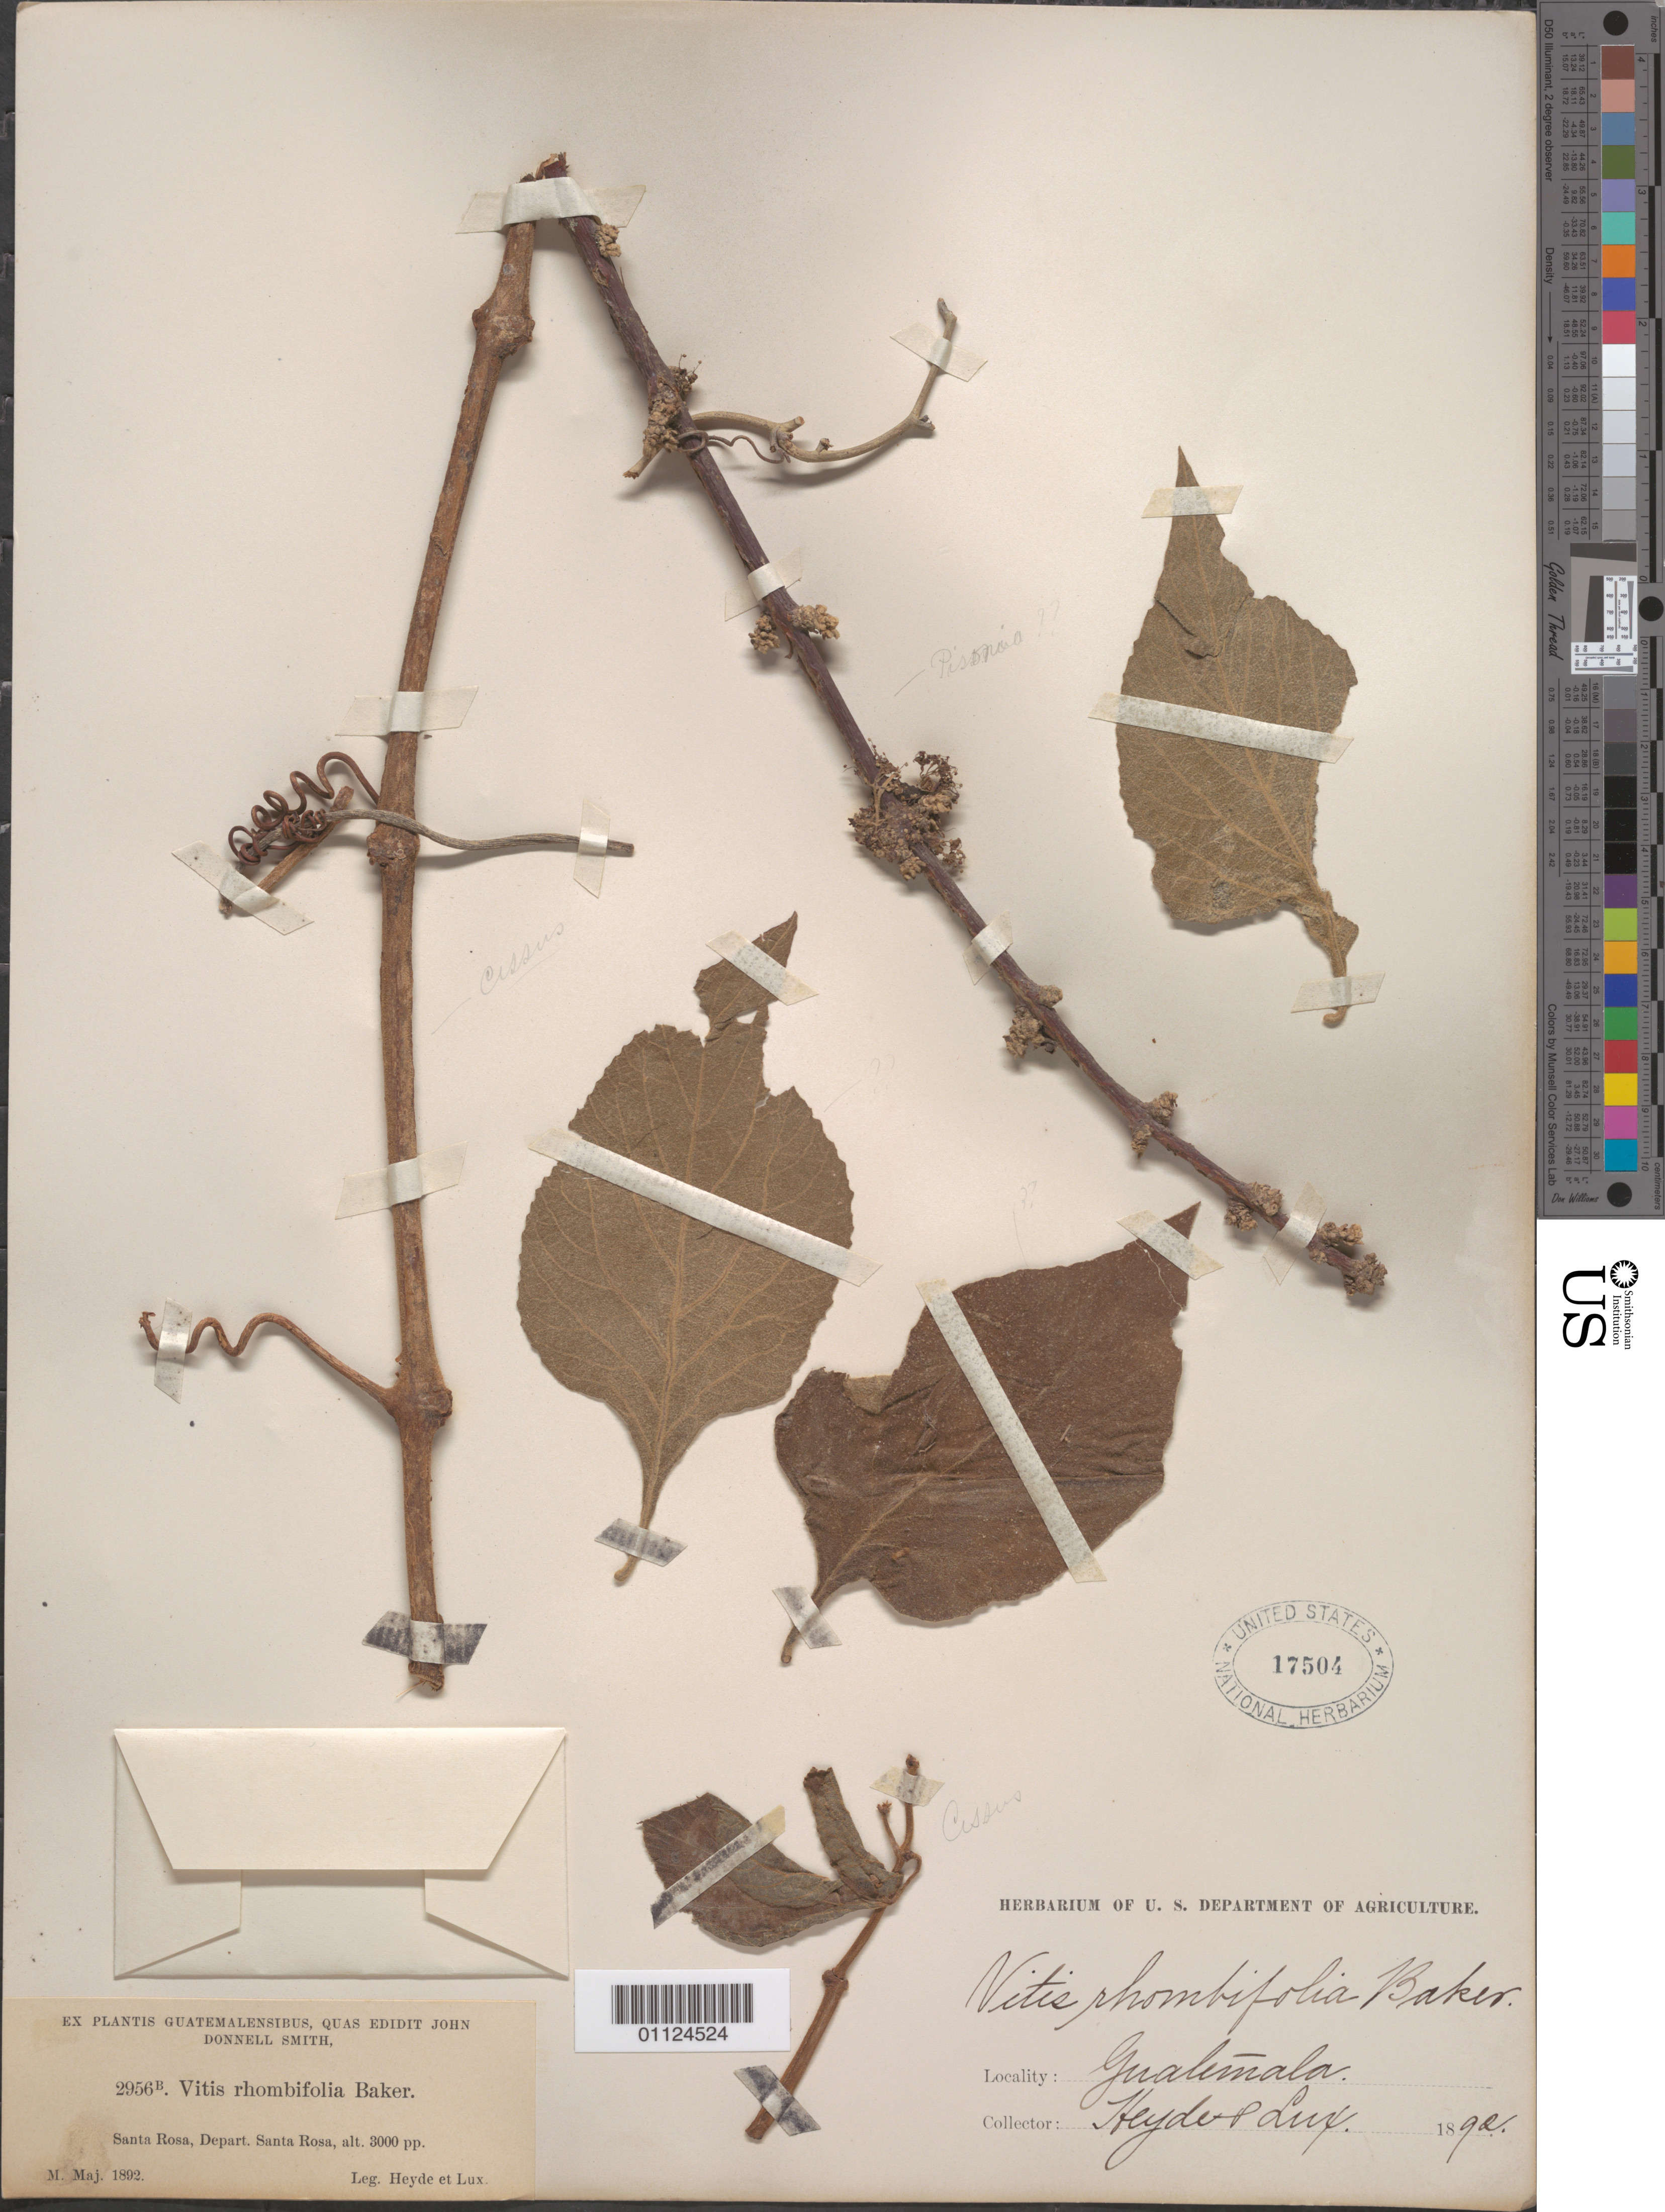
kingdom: Plantae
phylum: Tracheophyta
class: Magnoliopsida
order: Vitales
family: Vitaceae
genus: Cissus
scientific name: Cissus rhombifolia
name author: Vahl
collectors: ex Herb. John Donnell Smith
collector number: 2956 B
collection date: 1892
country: Guatemala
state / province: Santa Rosa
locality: Santa Rosa.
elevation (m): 914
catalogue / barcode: US 17504